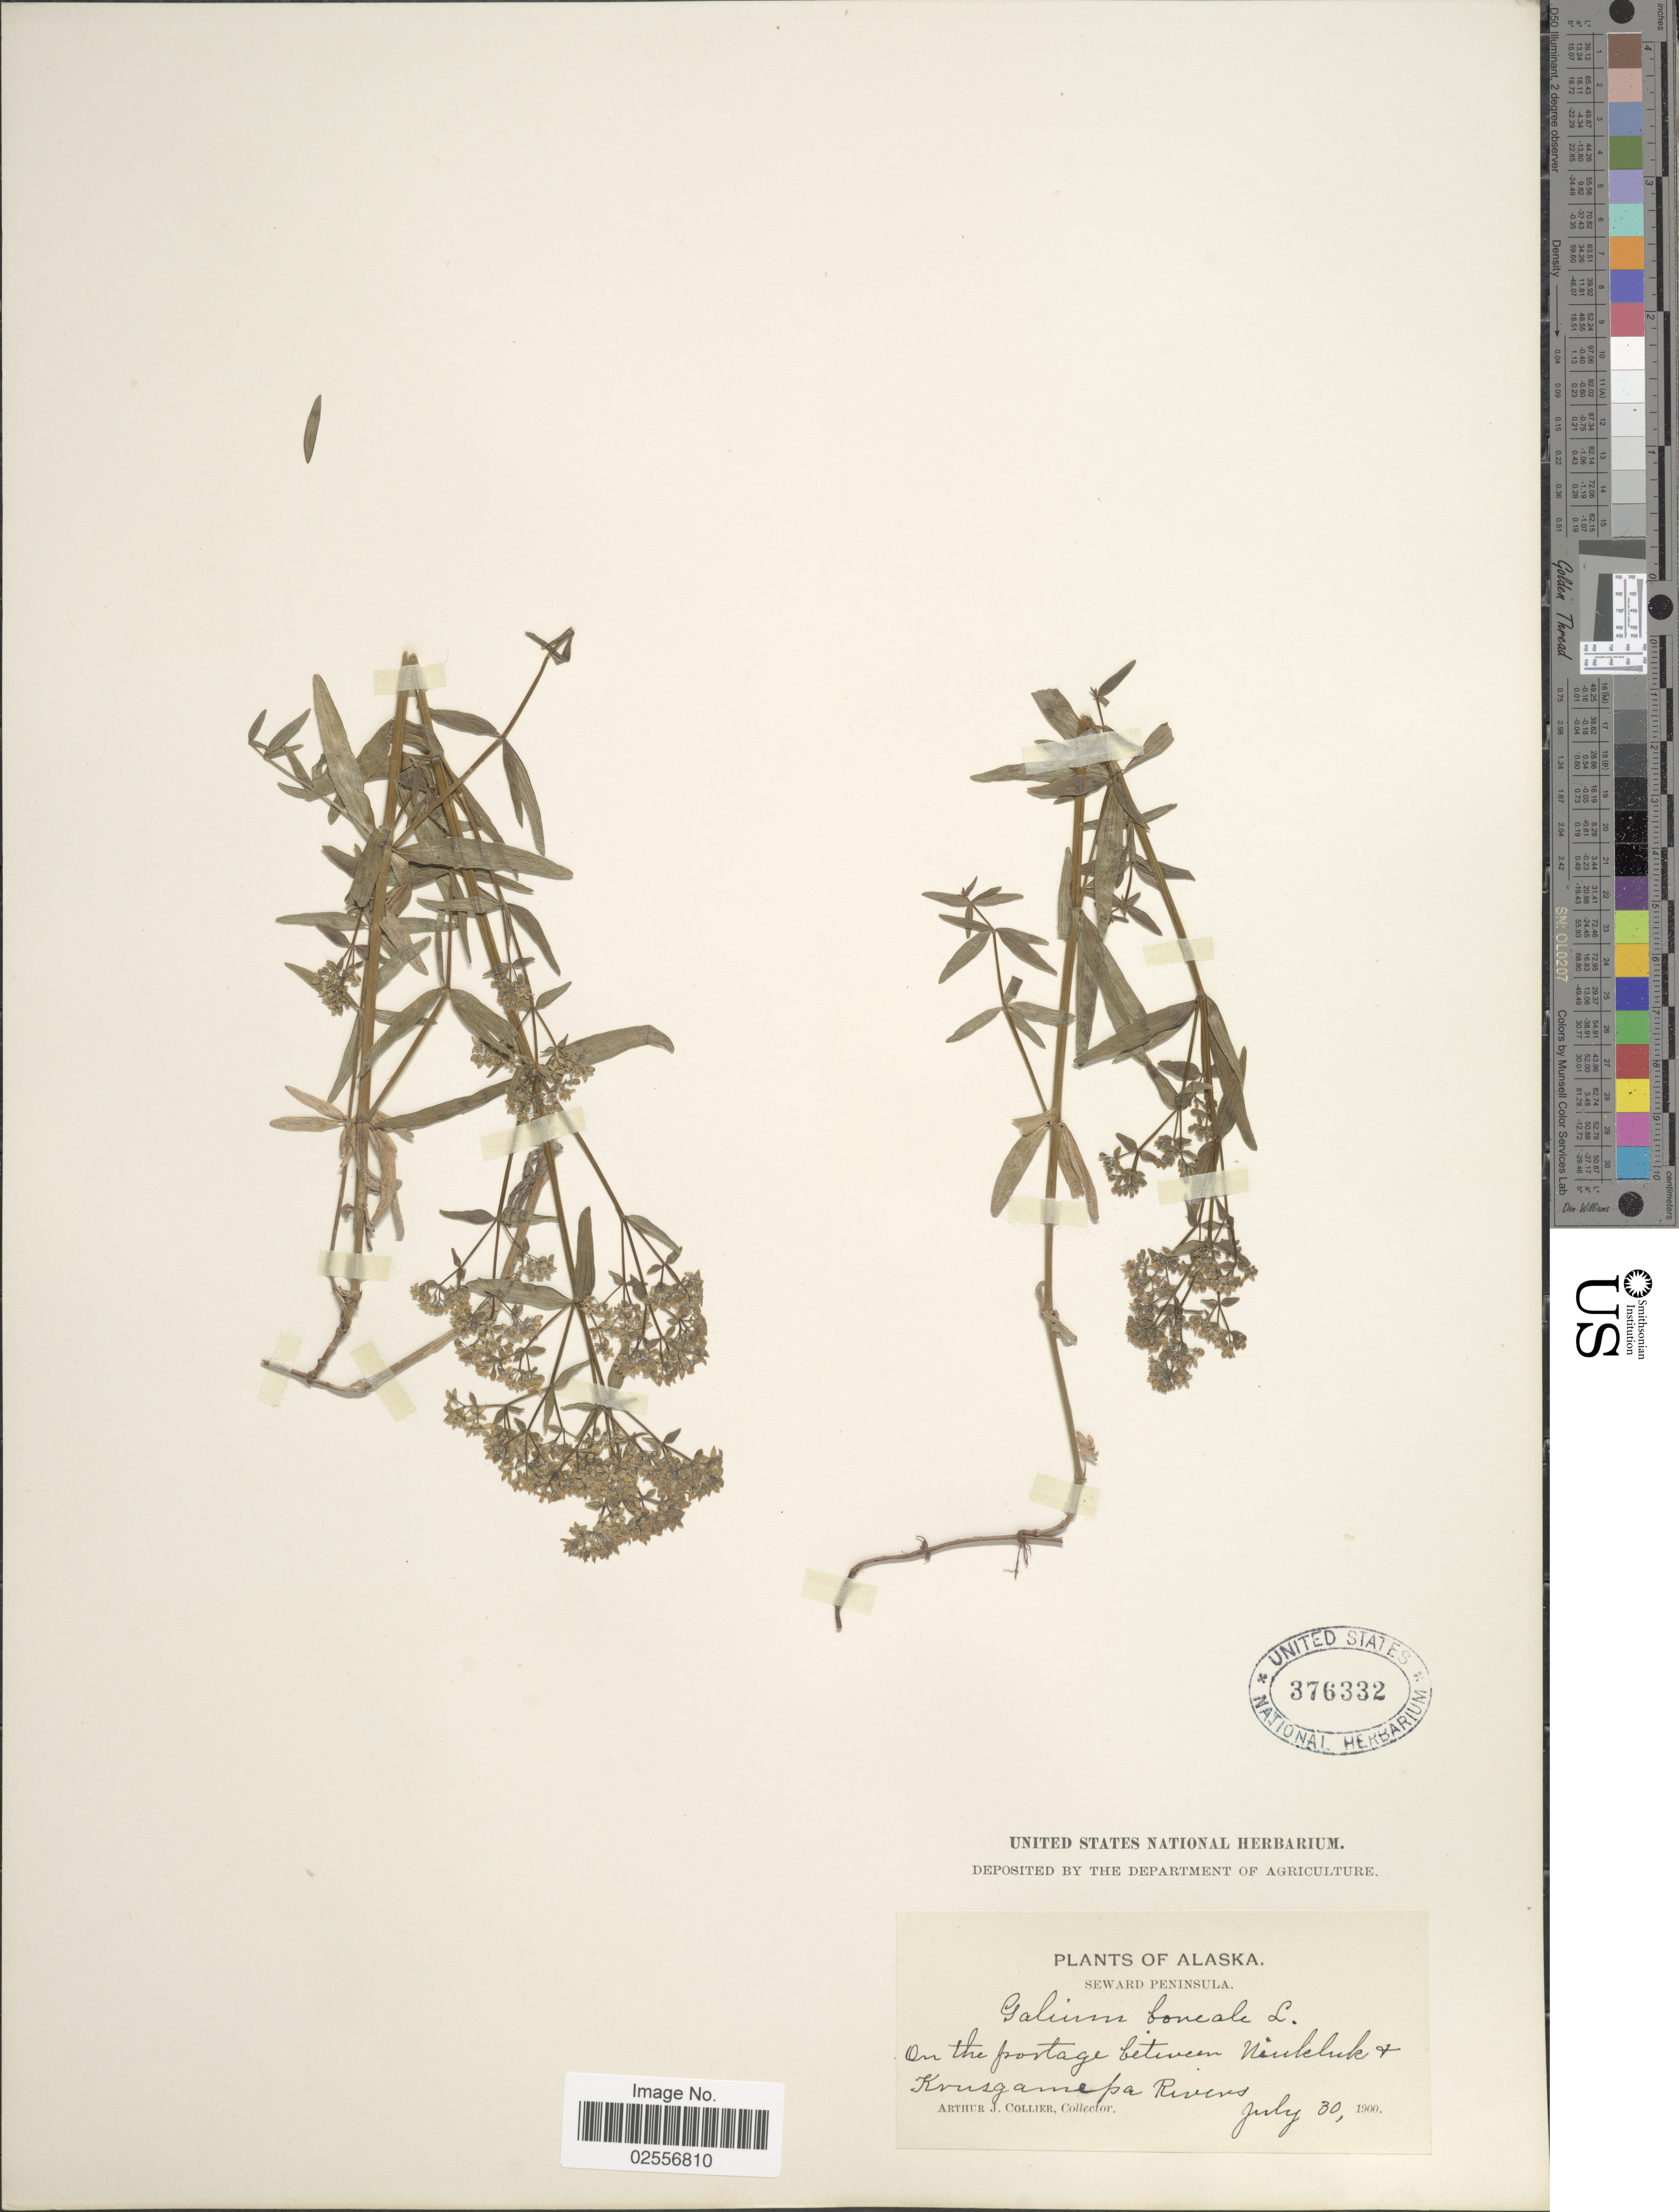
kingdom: Plantae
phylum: Tracheophyta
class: Magnoliopsida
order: Gentianales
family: Rubiaceae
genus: Galium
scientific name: Galium boreale L.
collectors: A. Collier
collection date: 1900-07-30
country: United States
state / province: Alaska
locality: Seward Peninsula. On the portage between Niukluk + Krusgamepa Rivers.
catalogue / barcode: US 376332